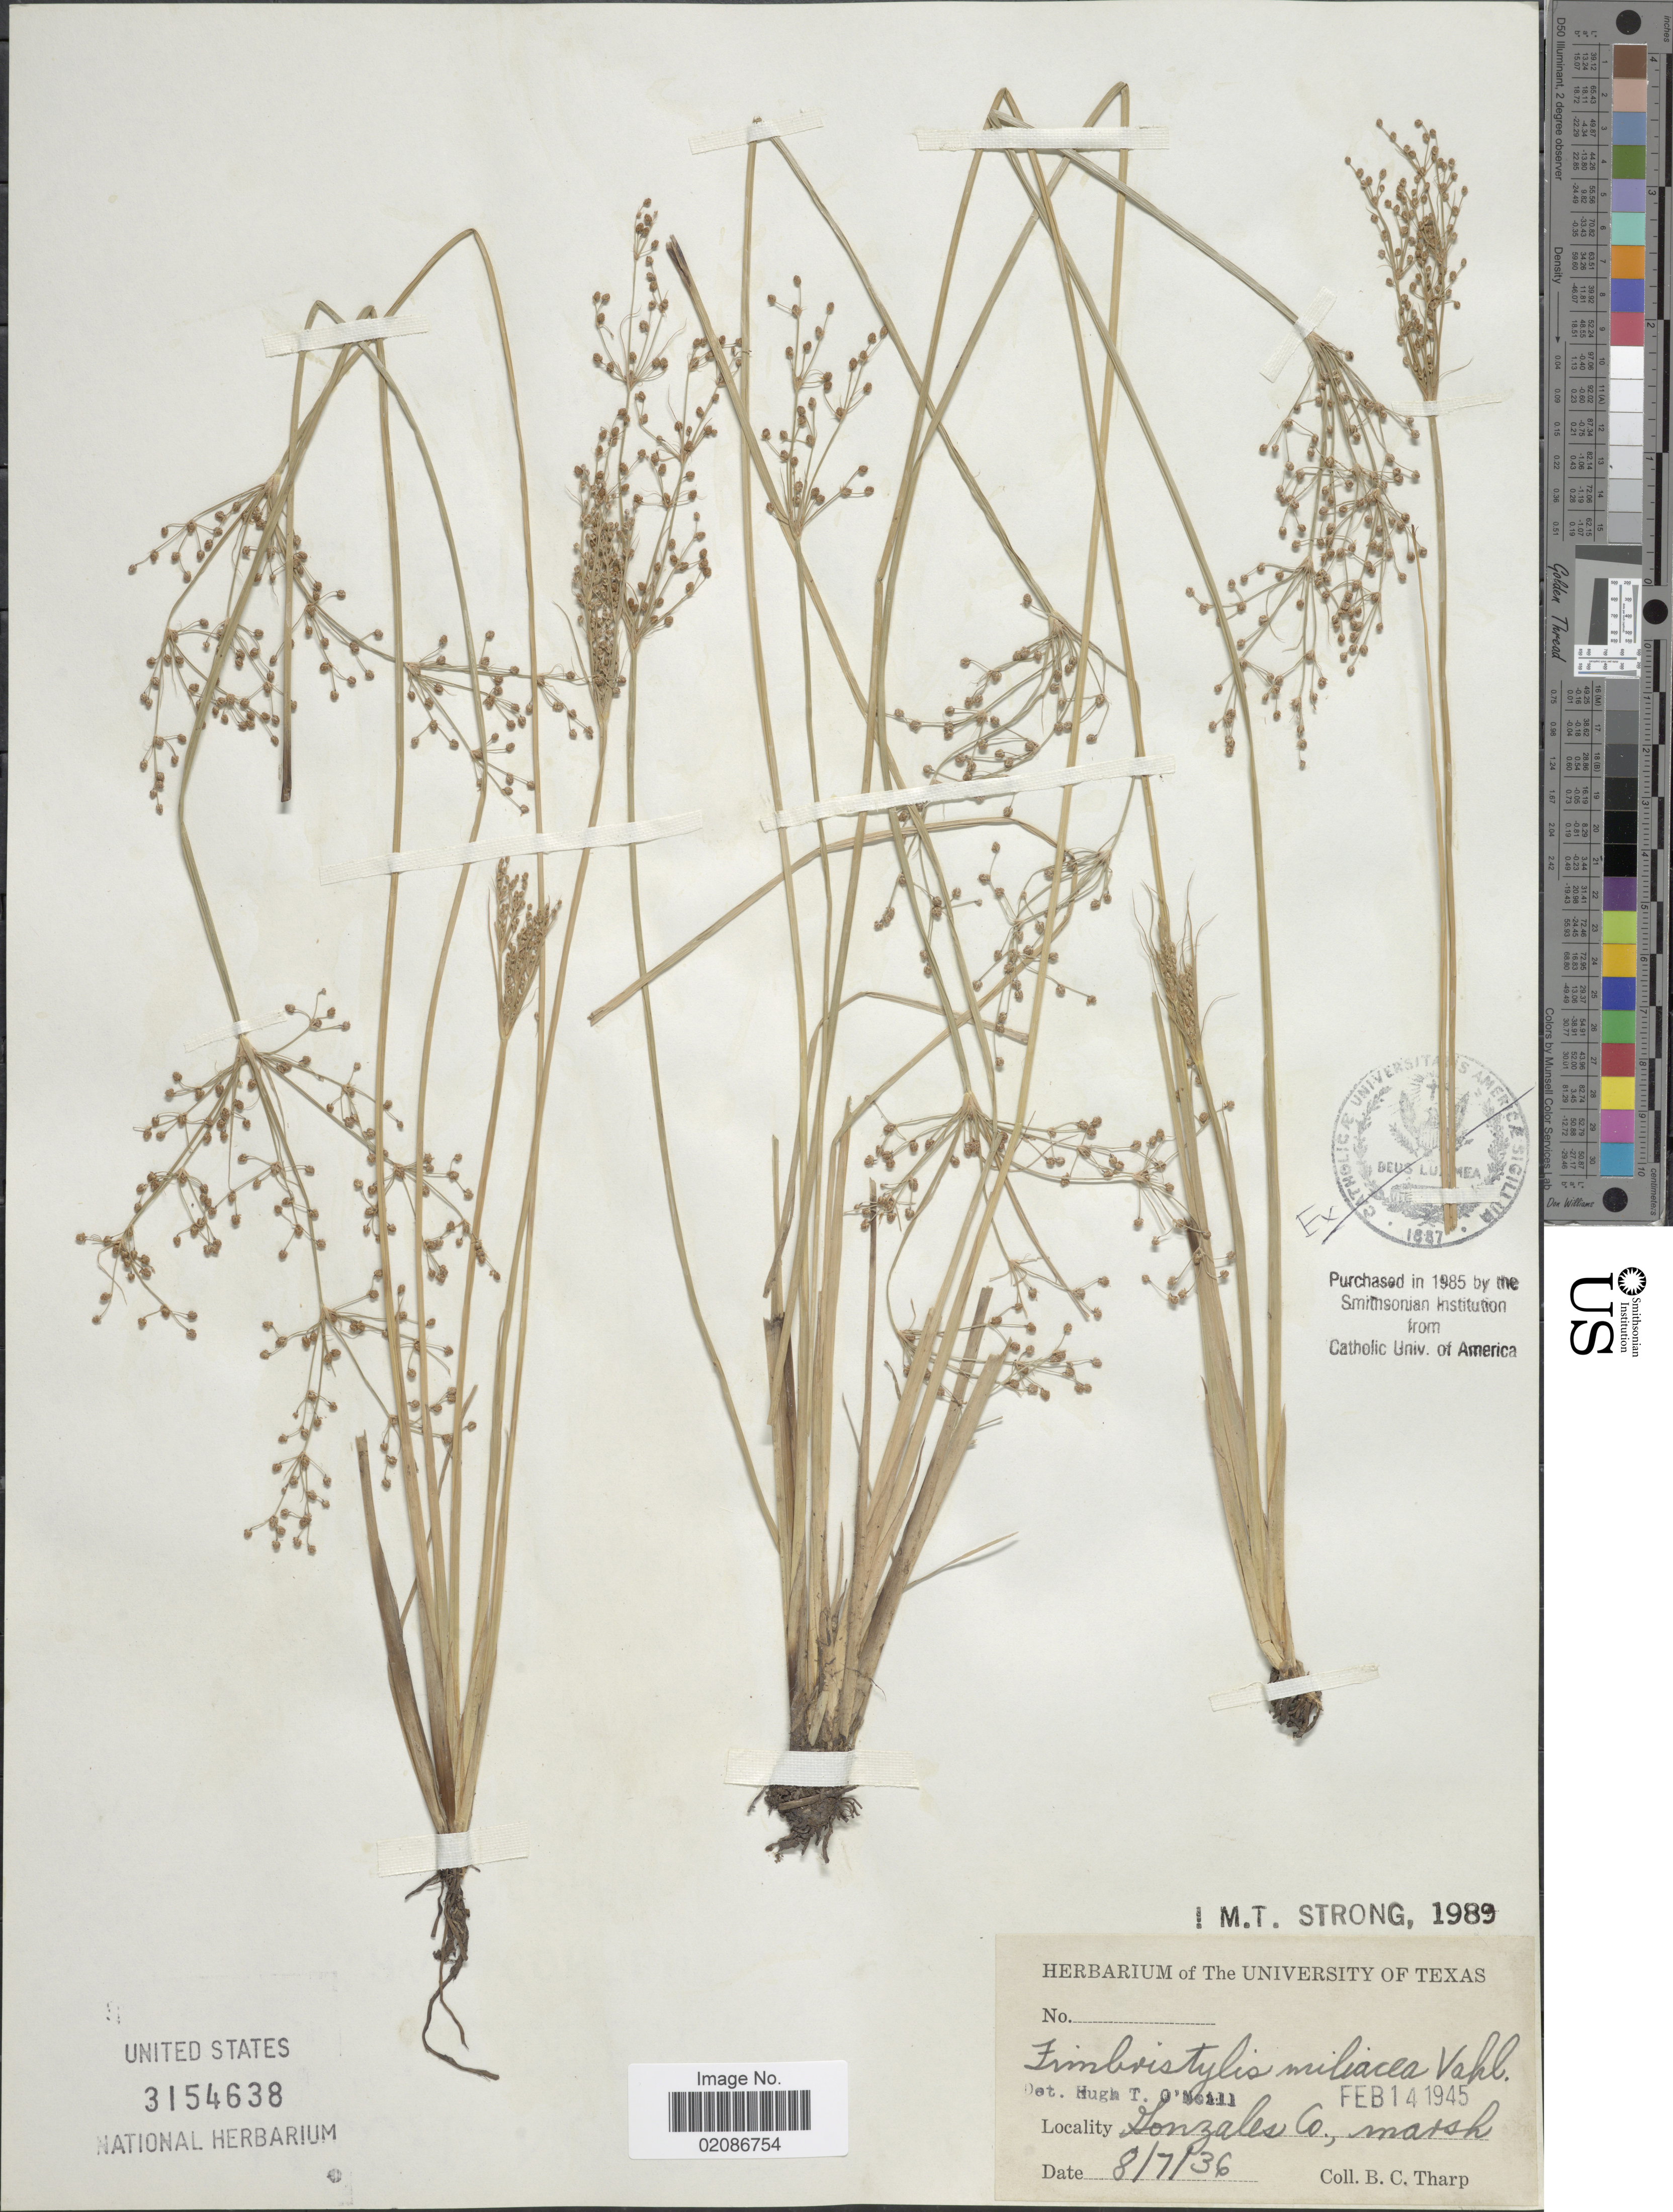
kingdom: Plantae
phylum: Tracheophyta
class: Liliopsida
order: Poales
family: Cyperaceae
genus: Fimbristylis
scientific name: Fimbristylis littoralis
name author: Gaudich.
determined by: Strong, M. T., (US), Smithsonian Institution - National Museum of Natural History (UNITED STATES)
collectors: B. C. Tharp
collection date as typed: Transcribed d/m/y: 7/8/36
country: United States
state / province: Texas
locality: Gonzales Co., marsh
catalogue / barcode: US 3154638